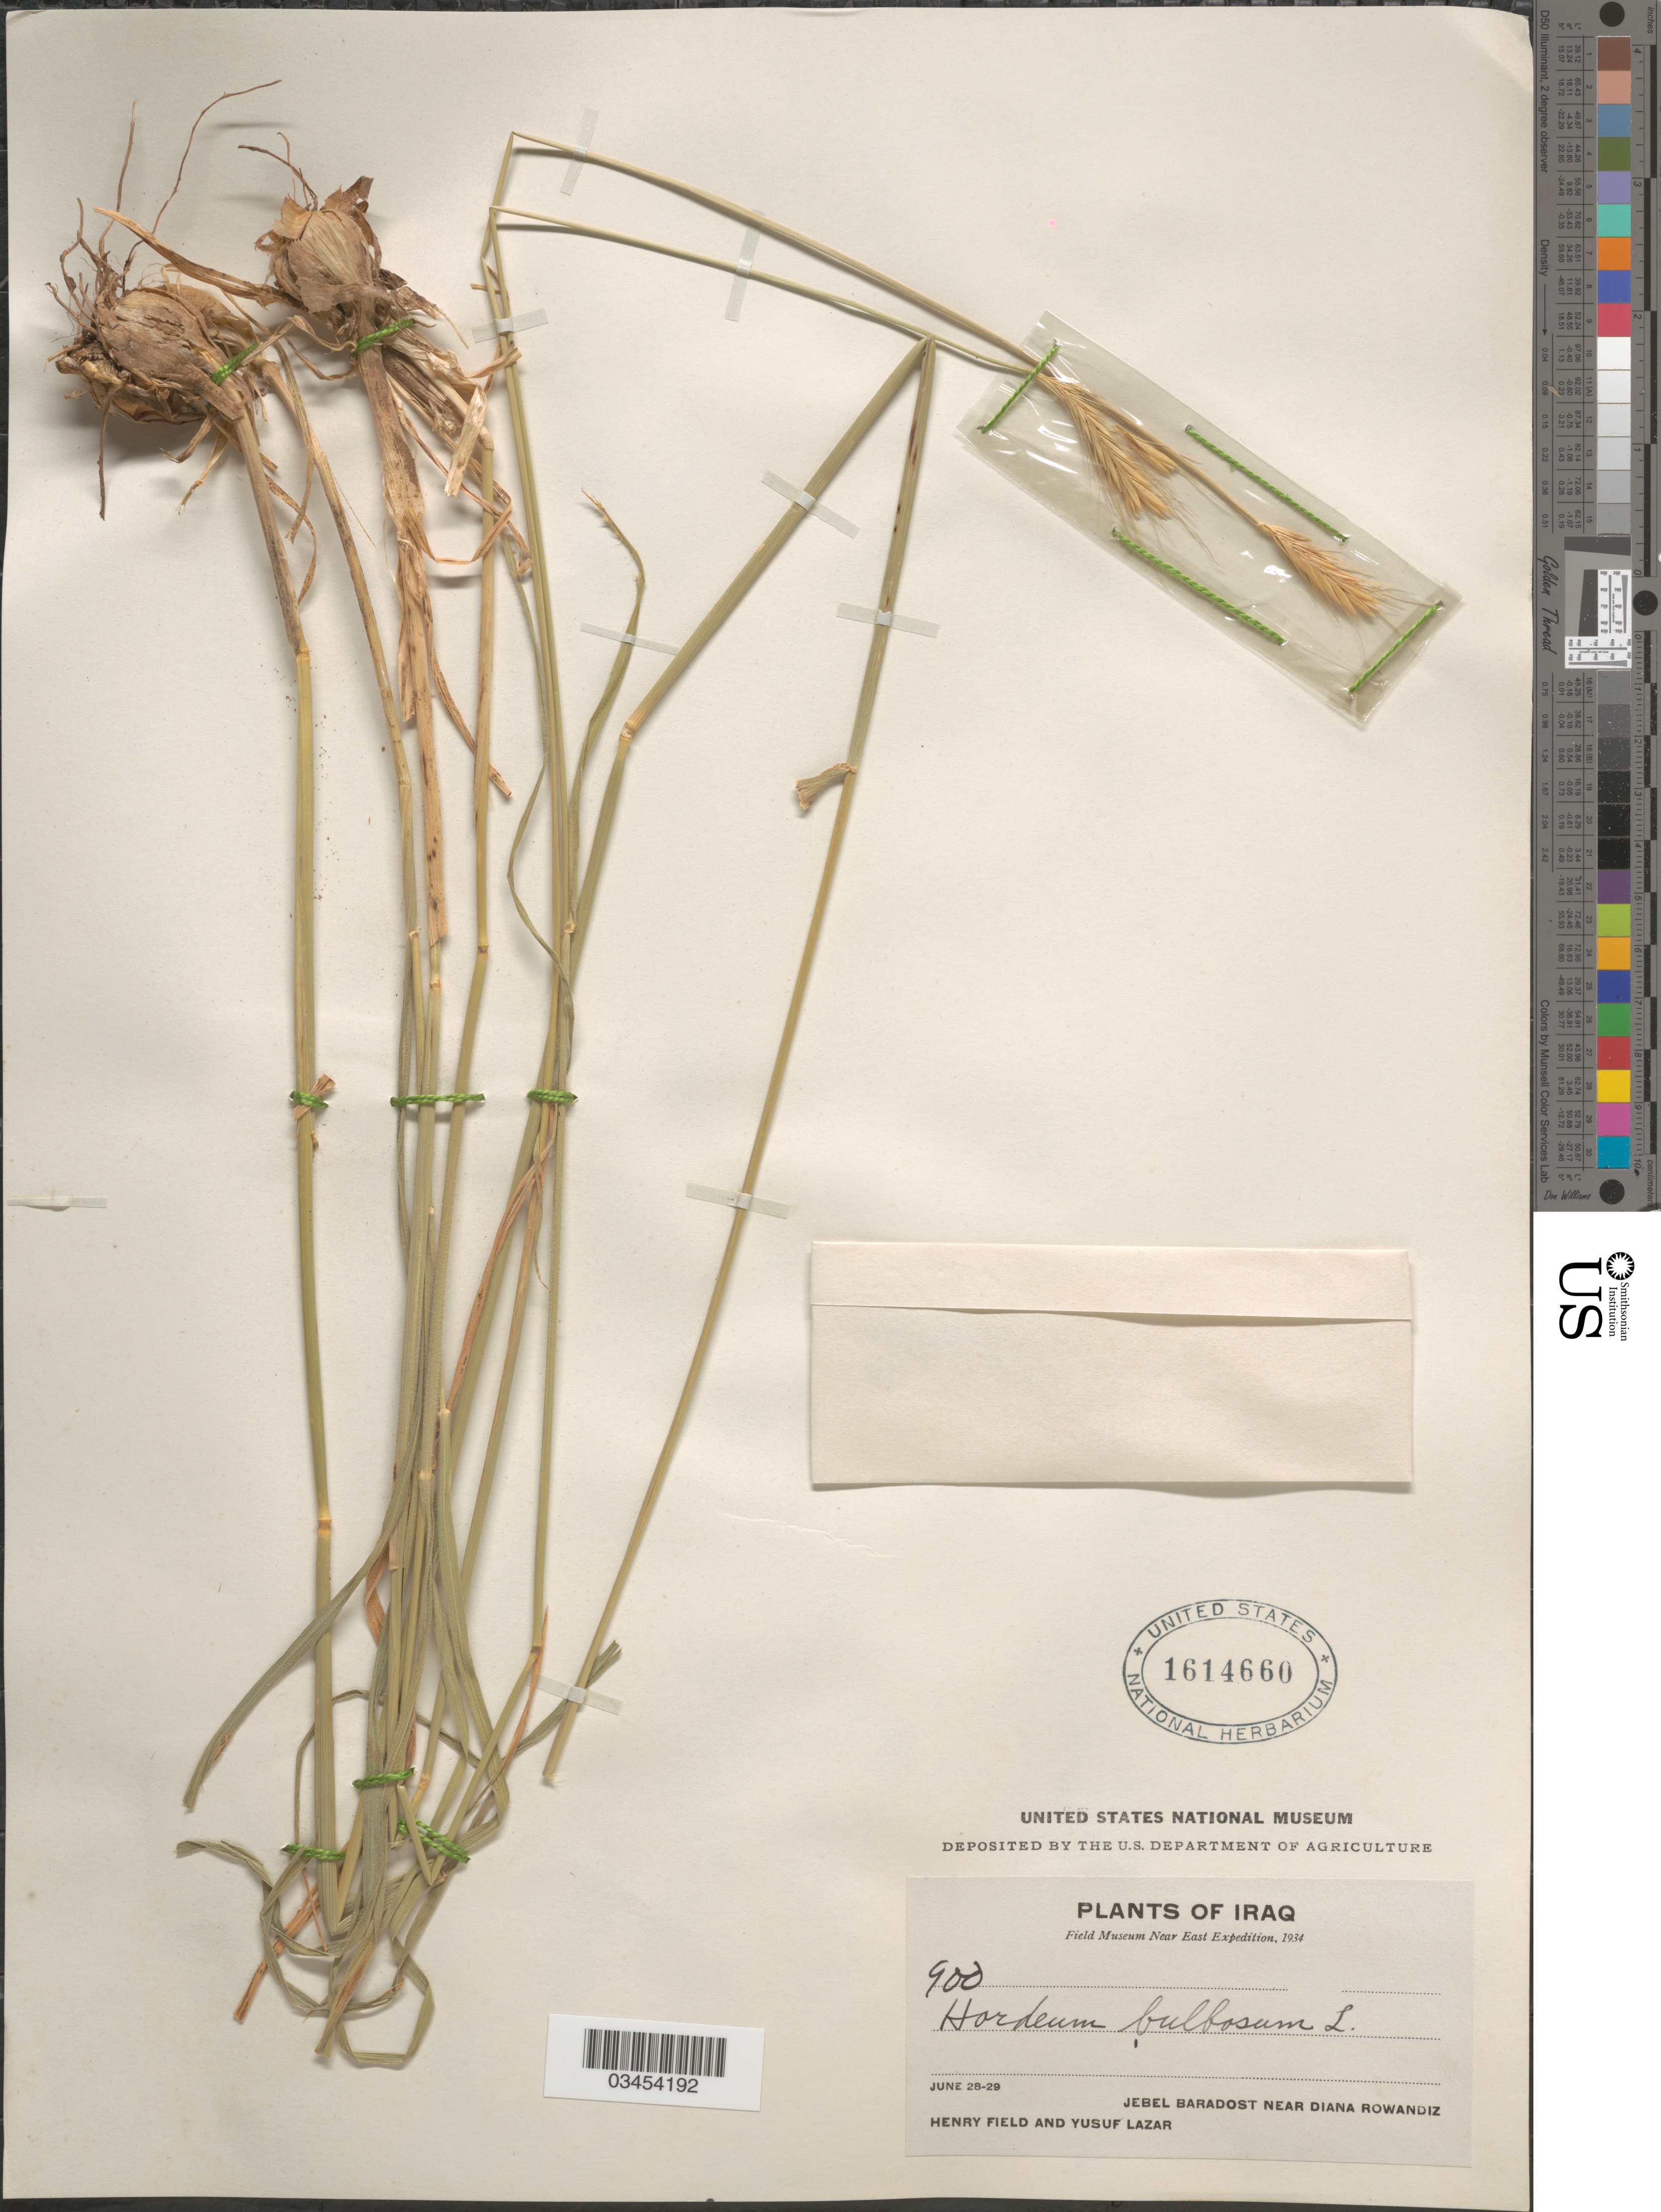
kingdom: Plantae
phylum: Tracheophyta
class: Liliopsida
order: Poales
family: Poaceae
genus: Hordeum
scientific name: Hordeum bulbosum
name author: L.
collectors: H. Field & Y. Lazar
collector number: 900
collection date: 1934-06-28/1934-06-29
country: Iraq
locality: Field Museum Near East Expedition, 1934. Jebel Baradost near Diana Rowandiz.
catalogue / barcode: US 1614660